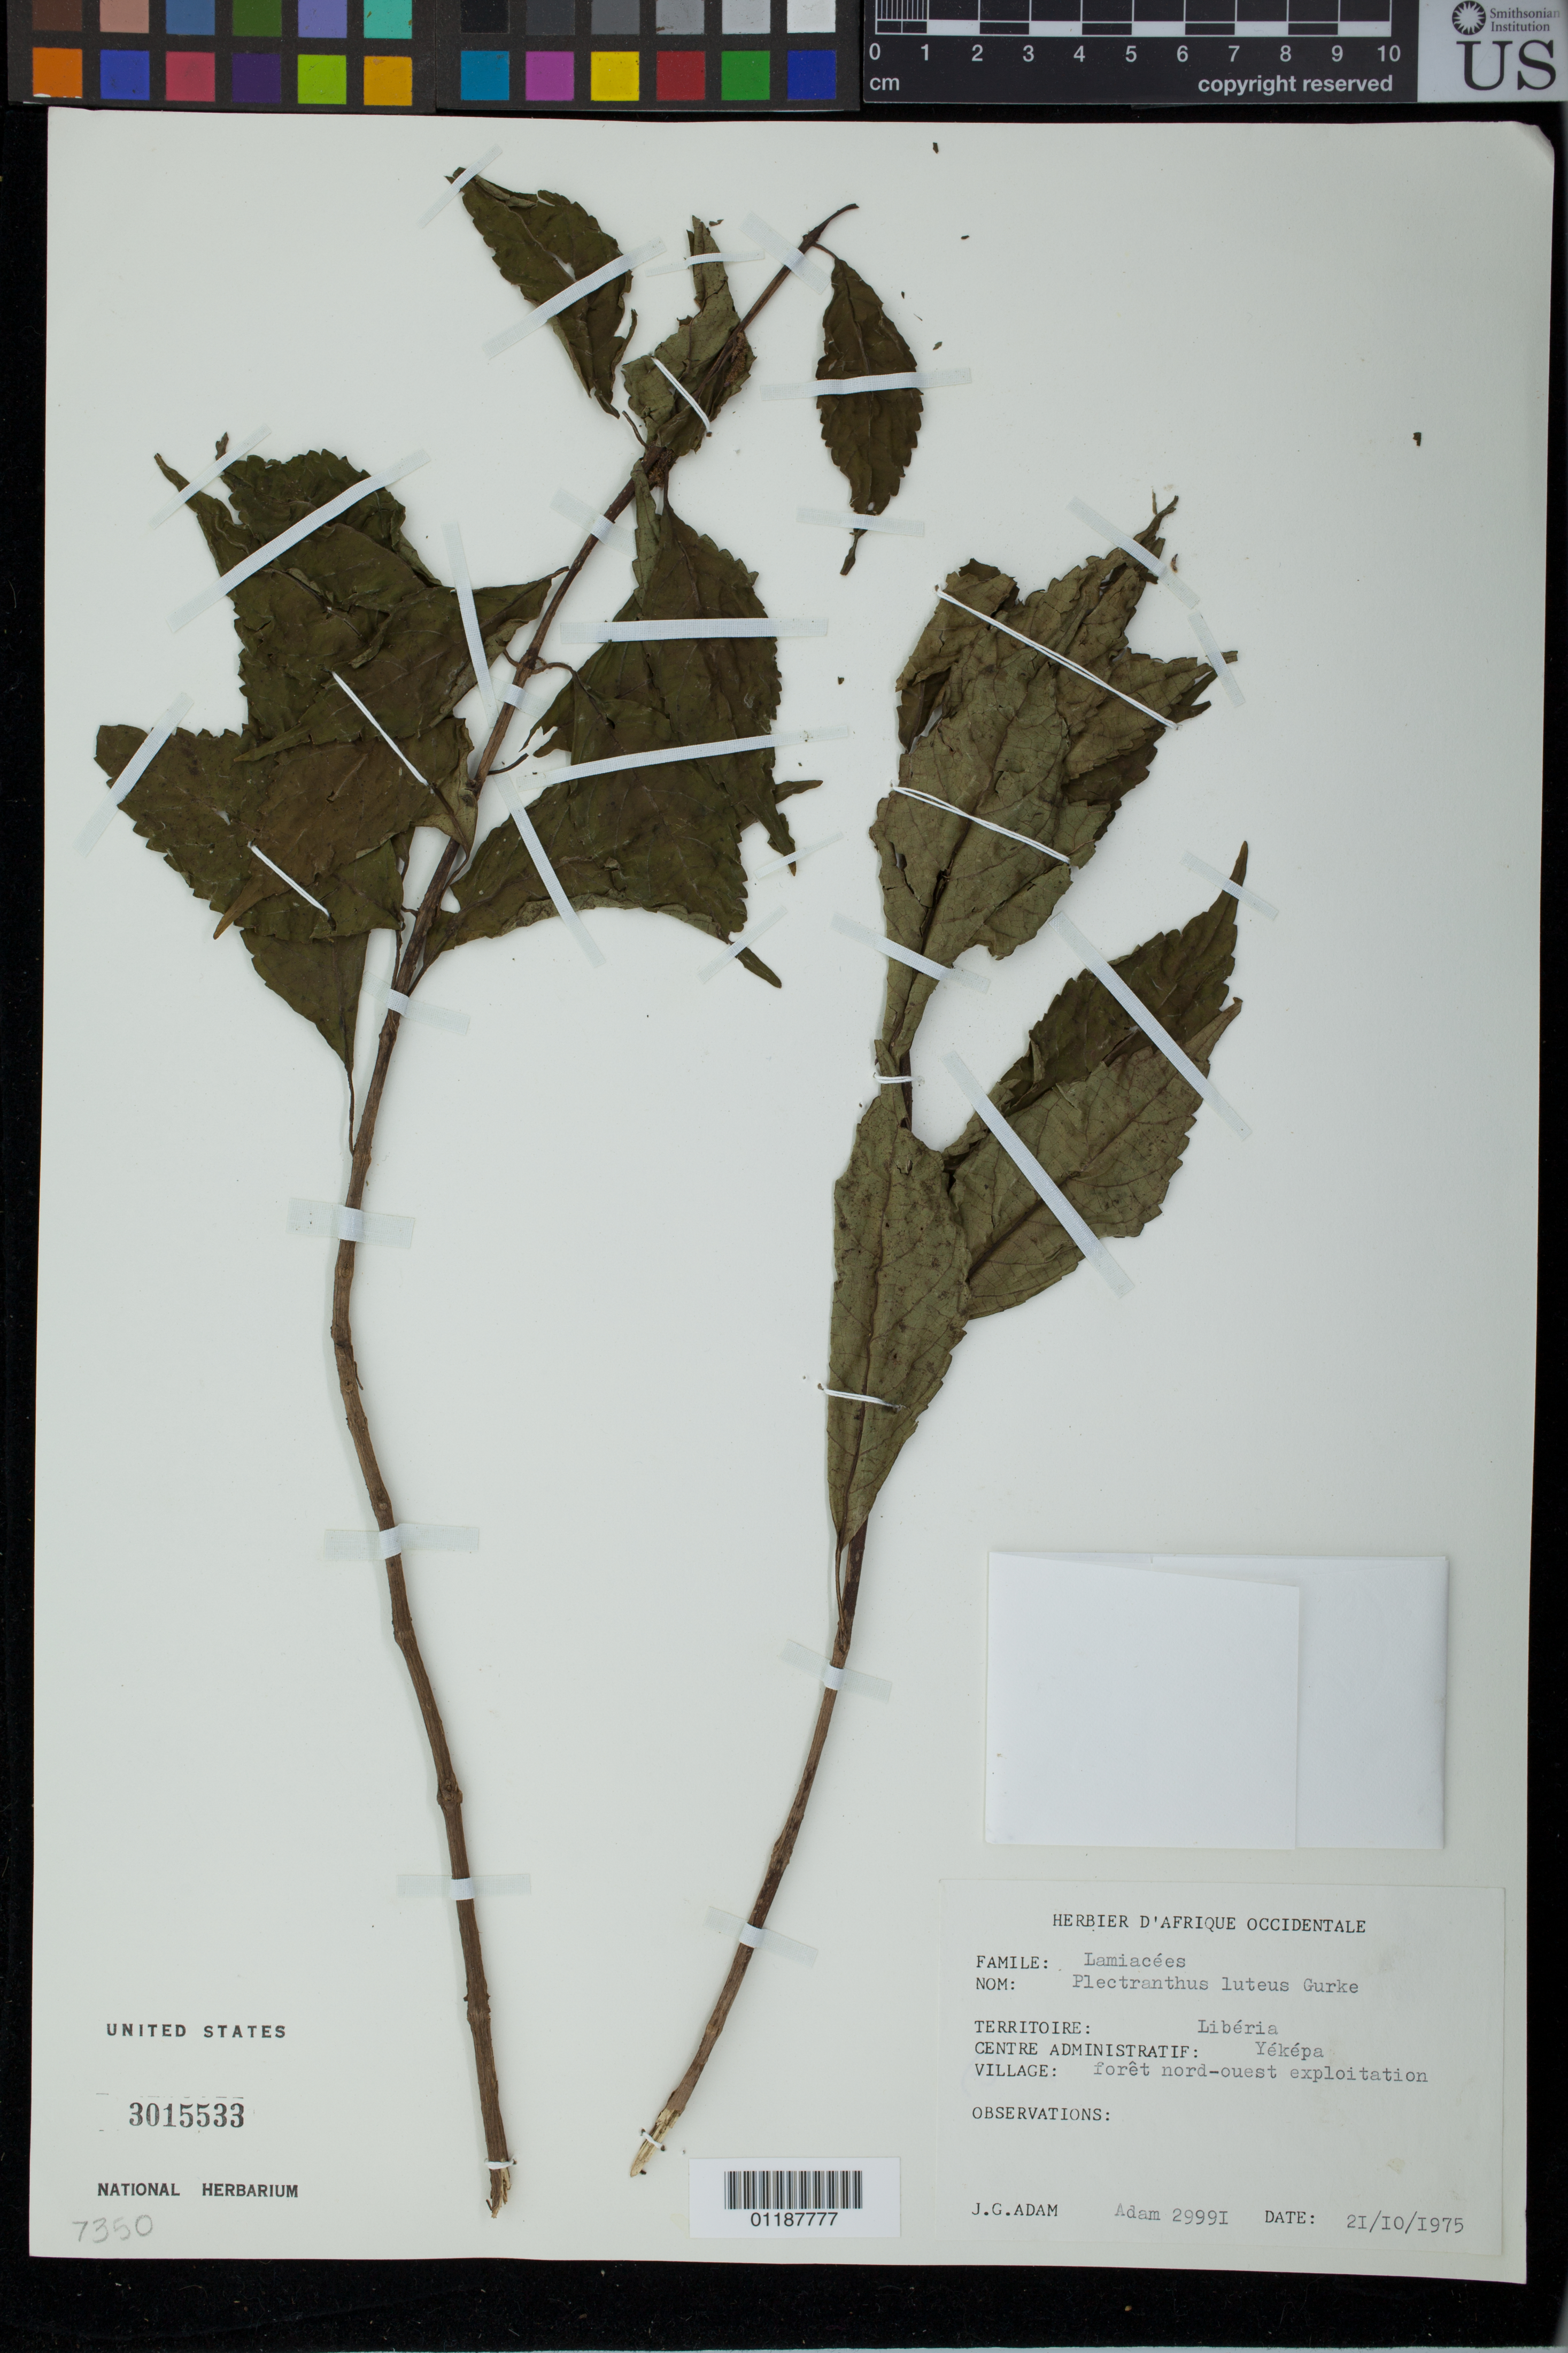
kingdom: Plantae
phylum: Tracheophyta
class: Magnoliopsida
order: Lamiales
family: Lamiaceae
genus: Plectranthus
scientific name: Plectranthus luteus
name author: Gürke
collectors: J. Adam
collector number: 29991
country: Liberia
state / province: Nimba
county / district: Yekepa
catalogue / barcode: US 3015533